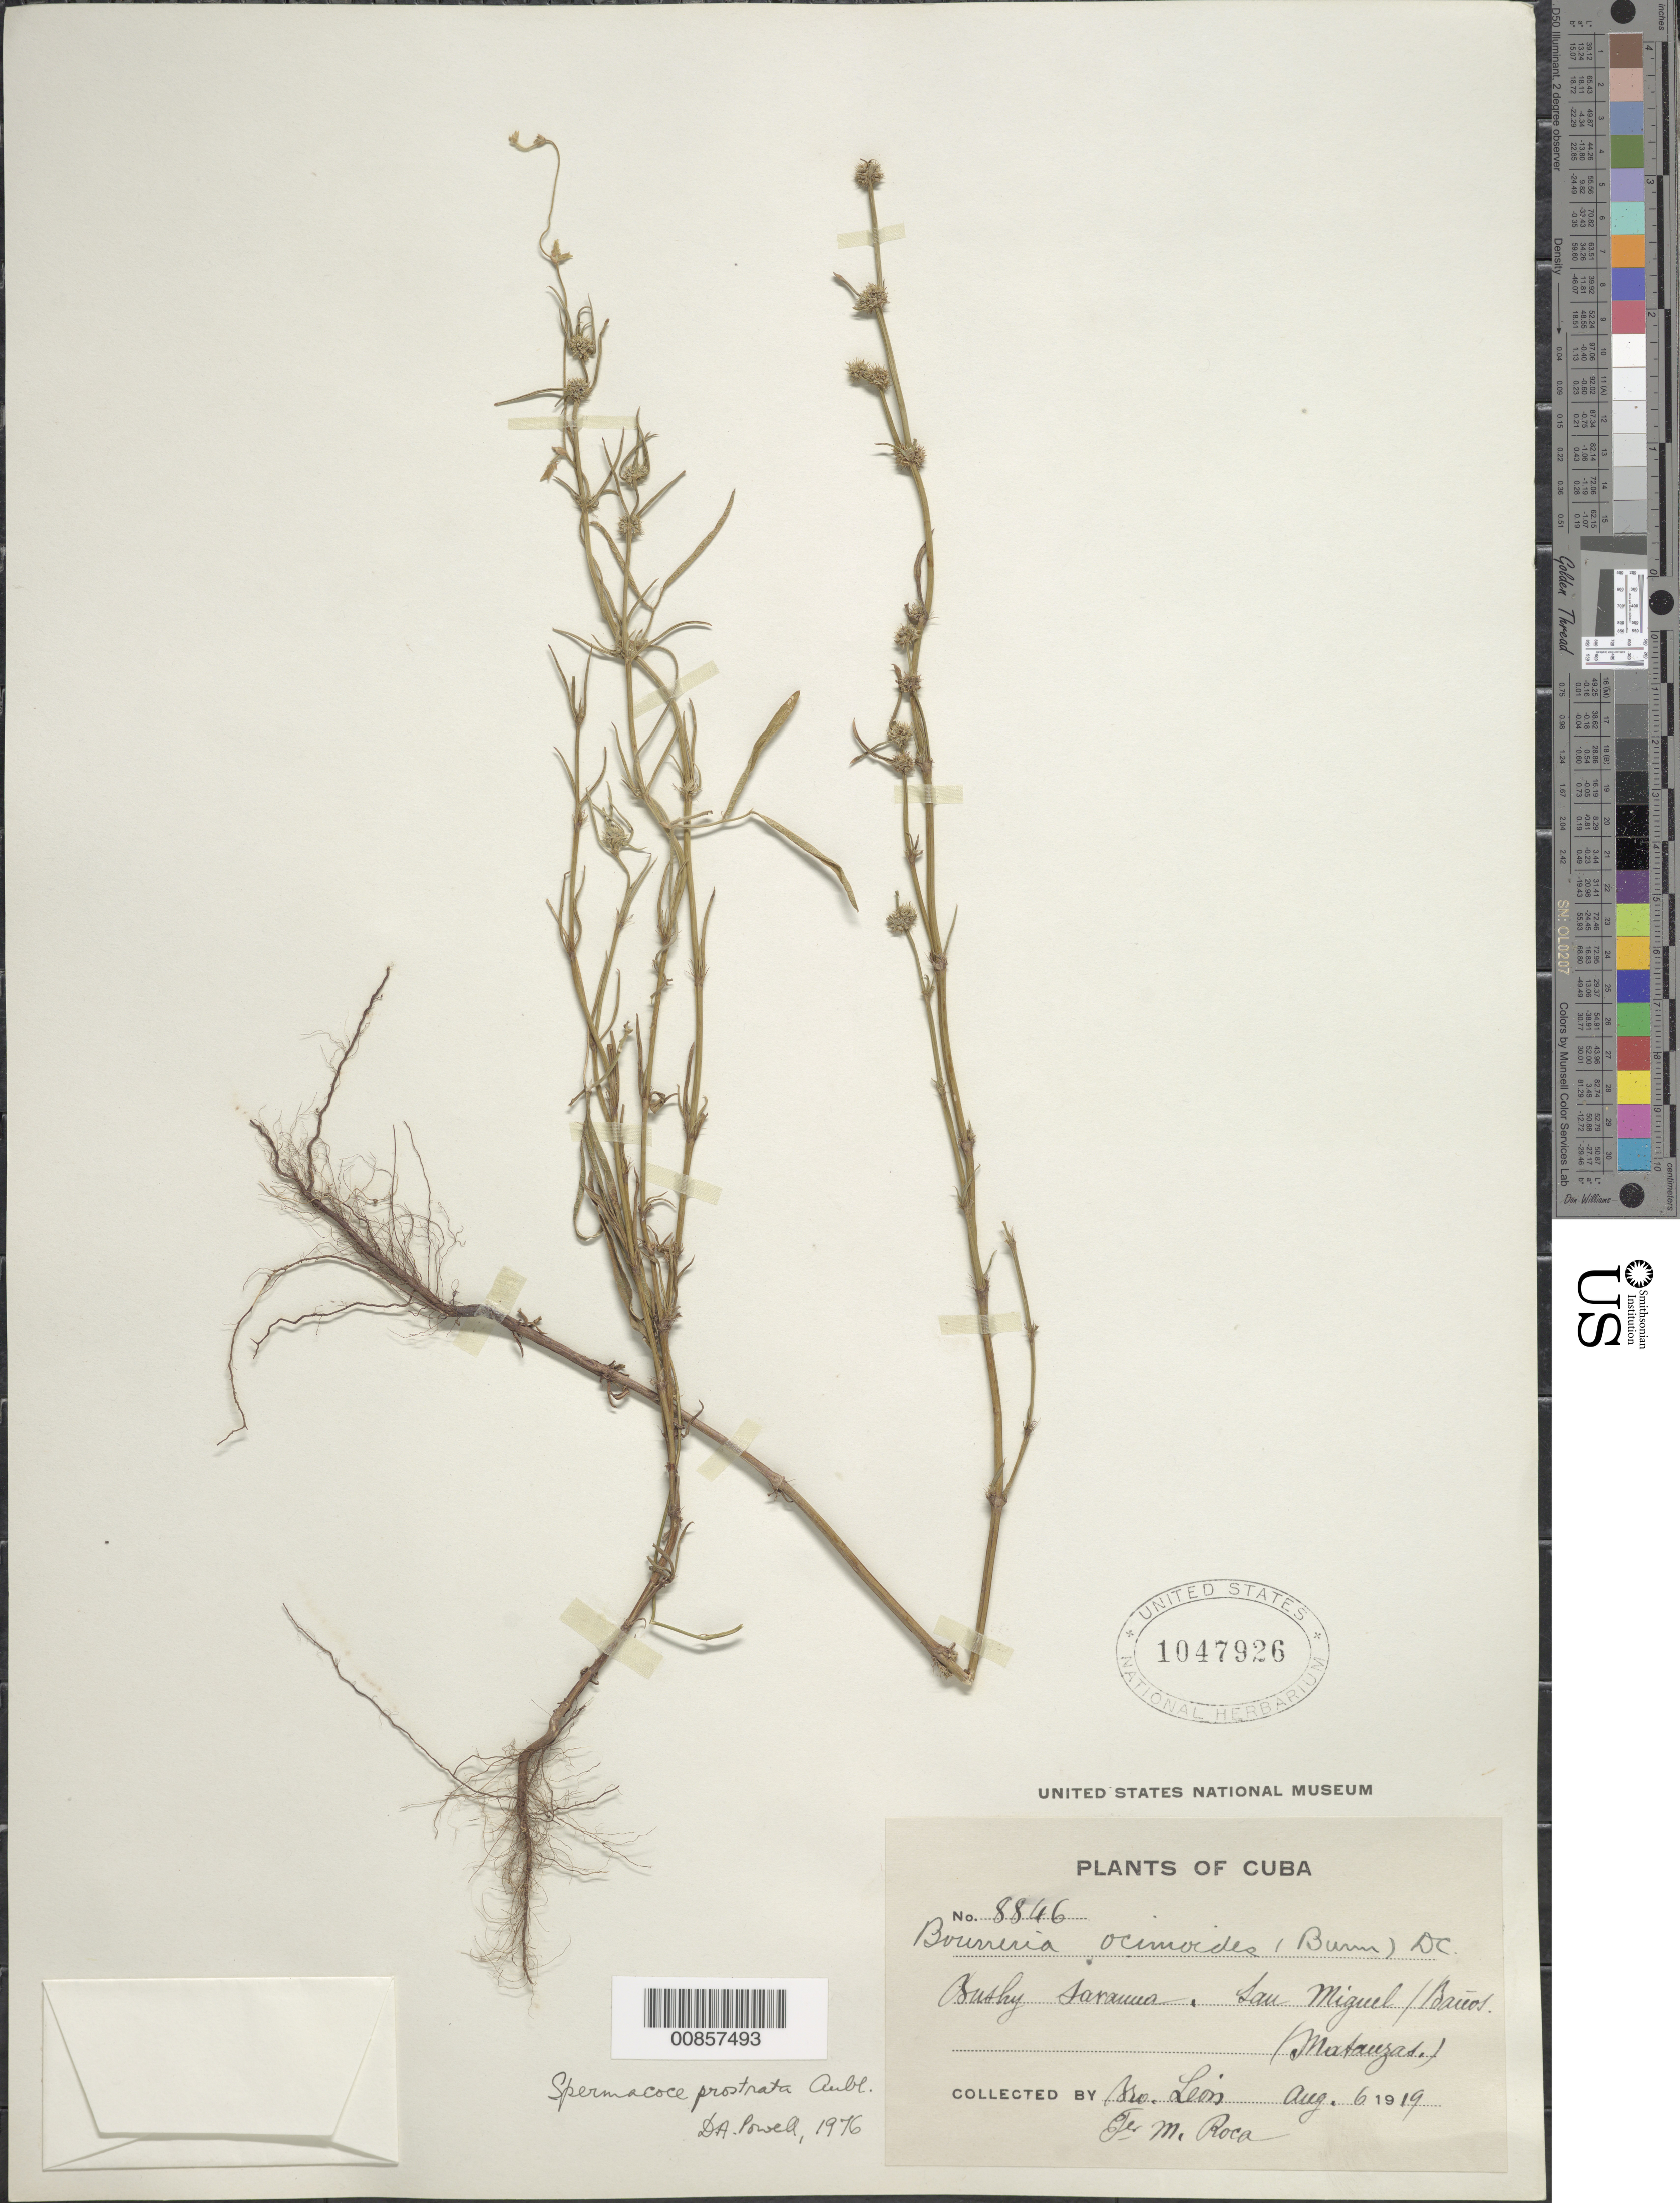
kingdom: Plantae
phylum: Tracheophyta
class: Magnoliopsida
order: Gentianales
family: Rubiaceae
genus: Spermacoce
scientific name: Spermacoce prostrata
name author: Aubl.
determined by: Powell, D. A.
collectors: Bro. León & M. Roca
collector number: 8846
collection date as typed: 06 Aug 1919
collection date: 1919-08-06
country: Cuba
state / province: Matanzas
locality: San Miguel/ Bauos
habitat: Bushy savanna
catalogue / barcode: US 1047926